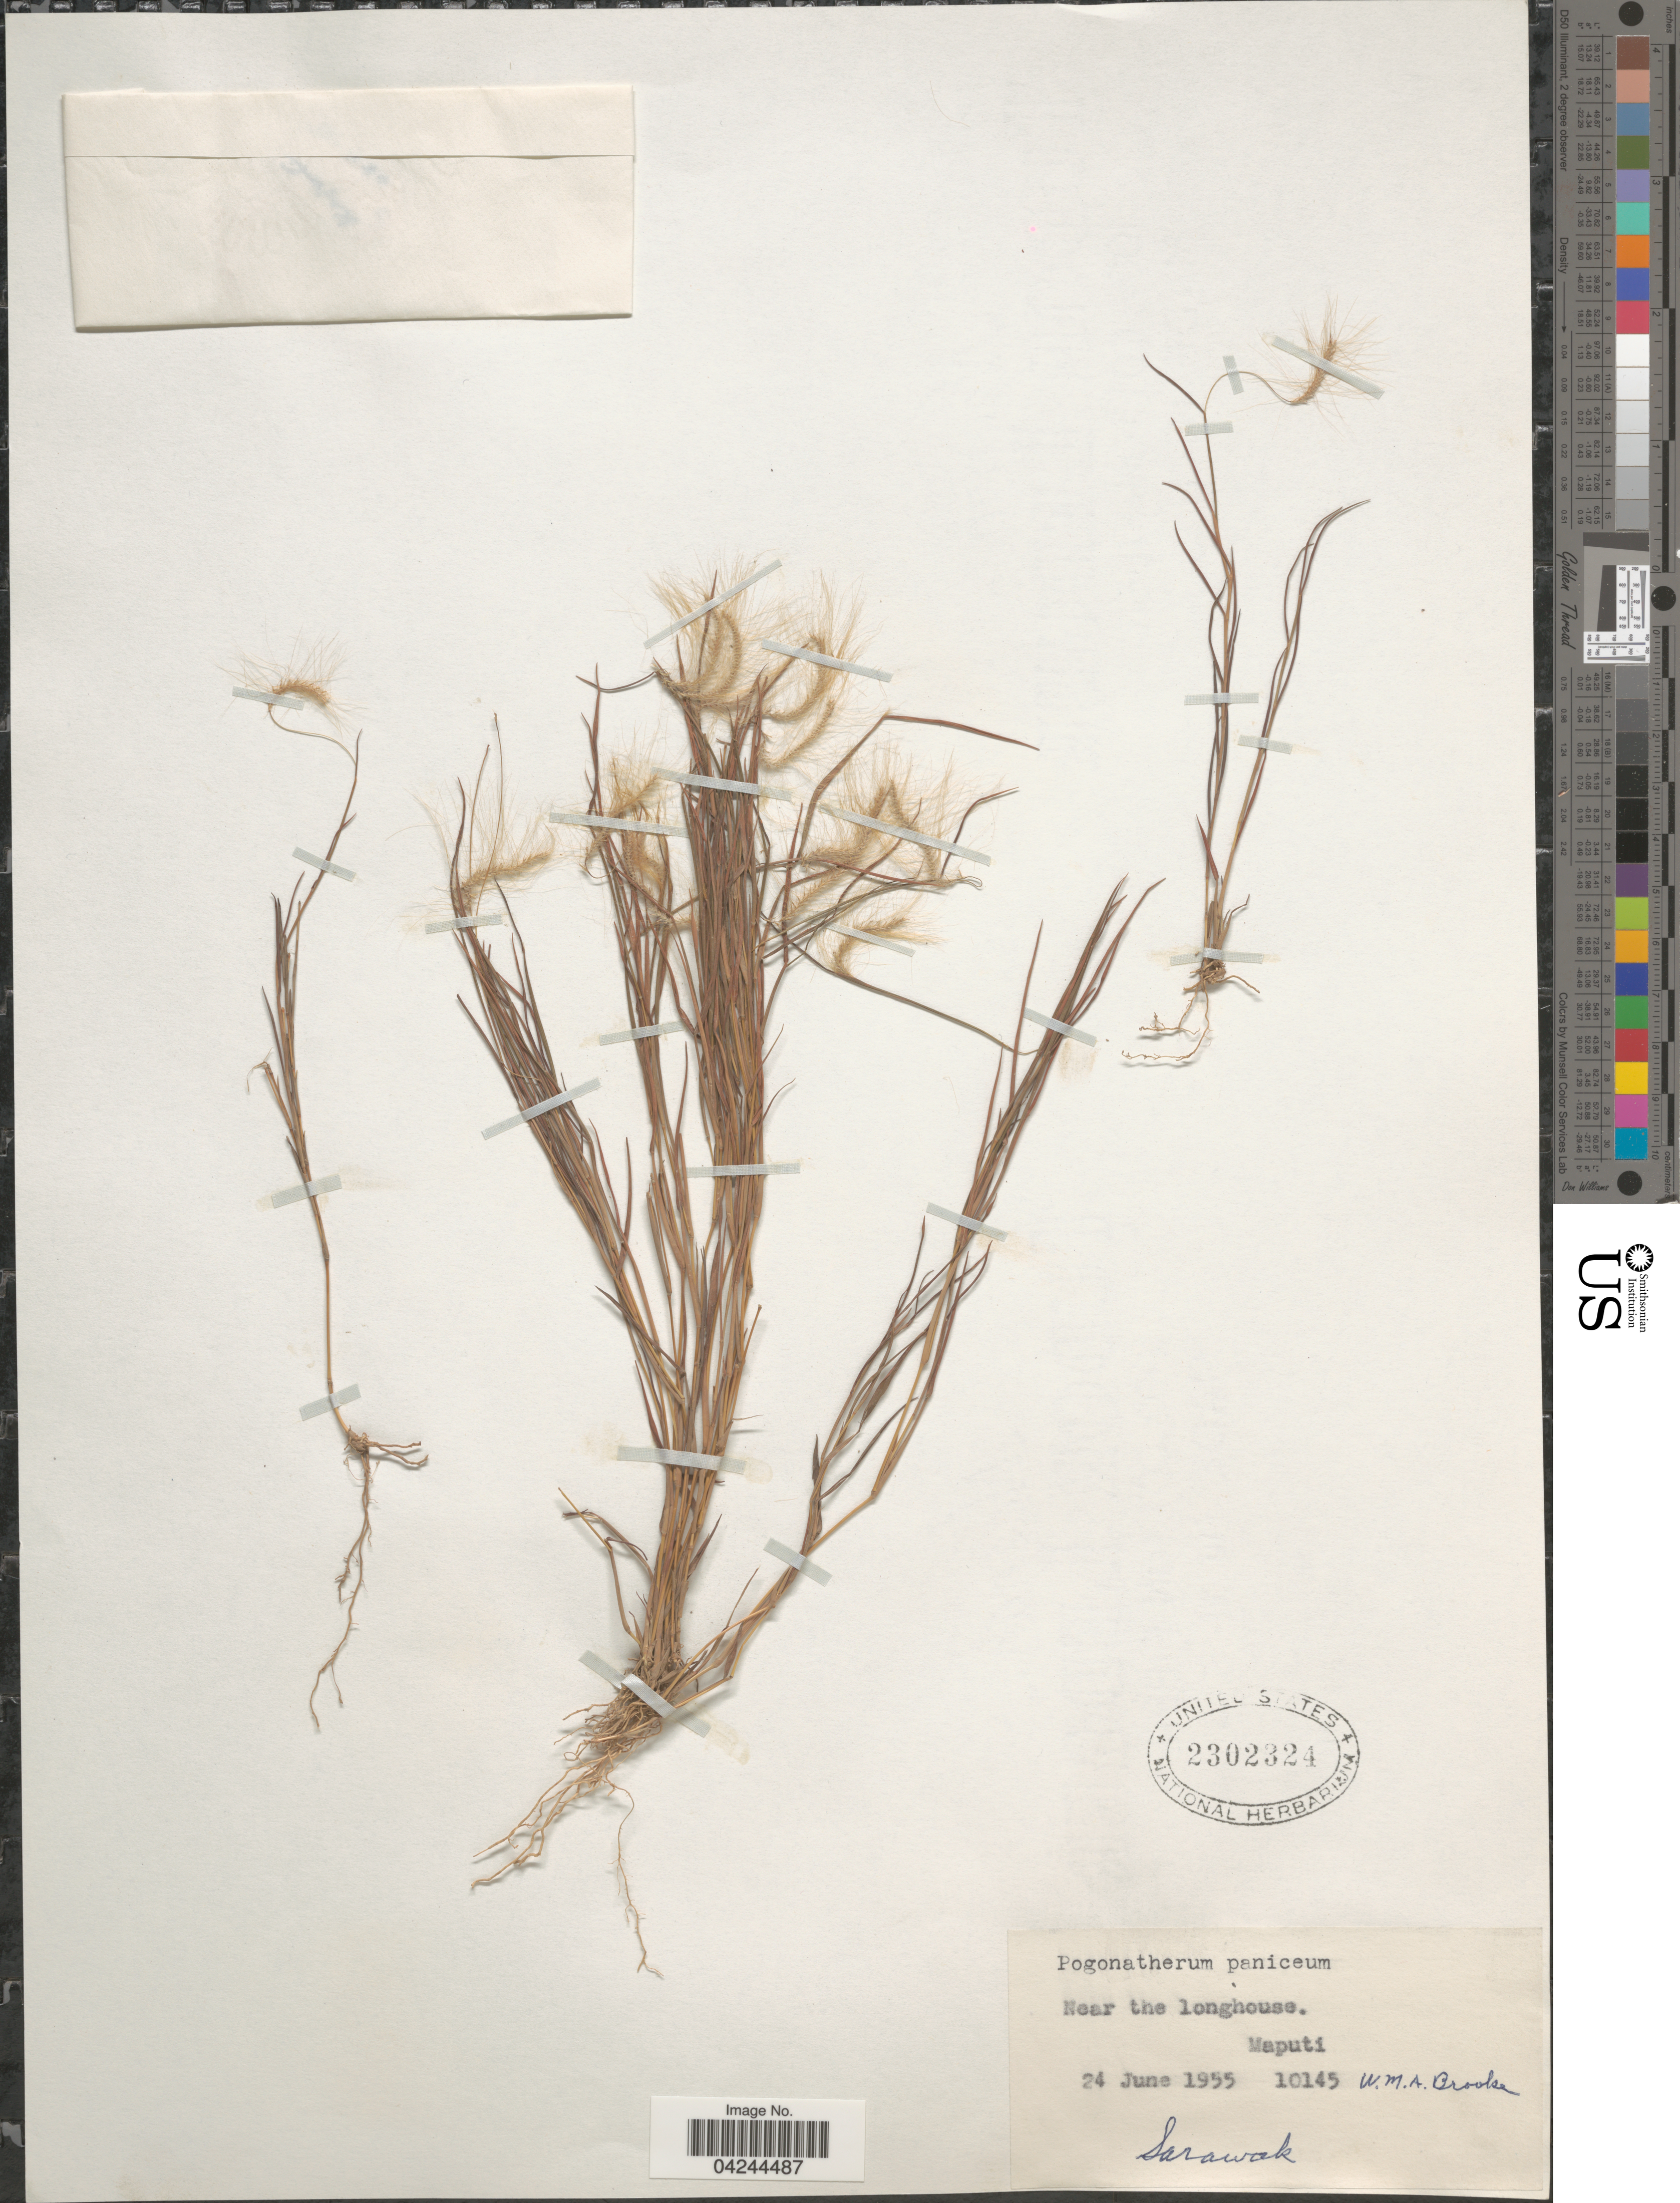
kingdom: Plantae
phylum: Tracheophyta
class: Liliopsida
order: Poales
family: Poaceae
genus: Pogonatherum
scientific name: Pogonatherum crinitum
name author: (Thunb.) Kunth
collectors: W. Brooke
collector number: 10145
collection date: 1955-06-24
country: Malaysia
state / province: Sarawak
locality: Near the longhouse. Maputi.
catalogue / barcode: US 2302324